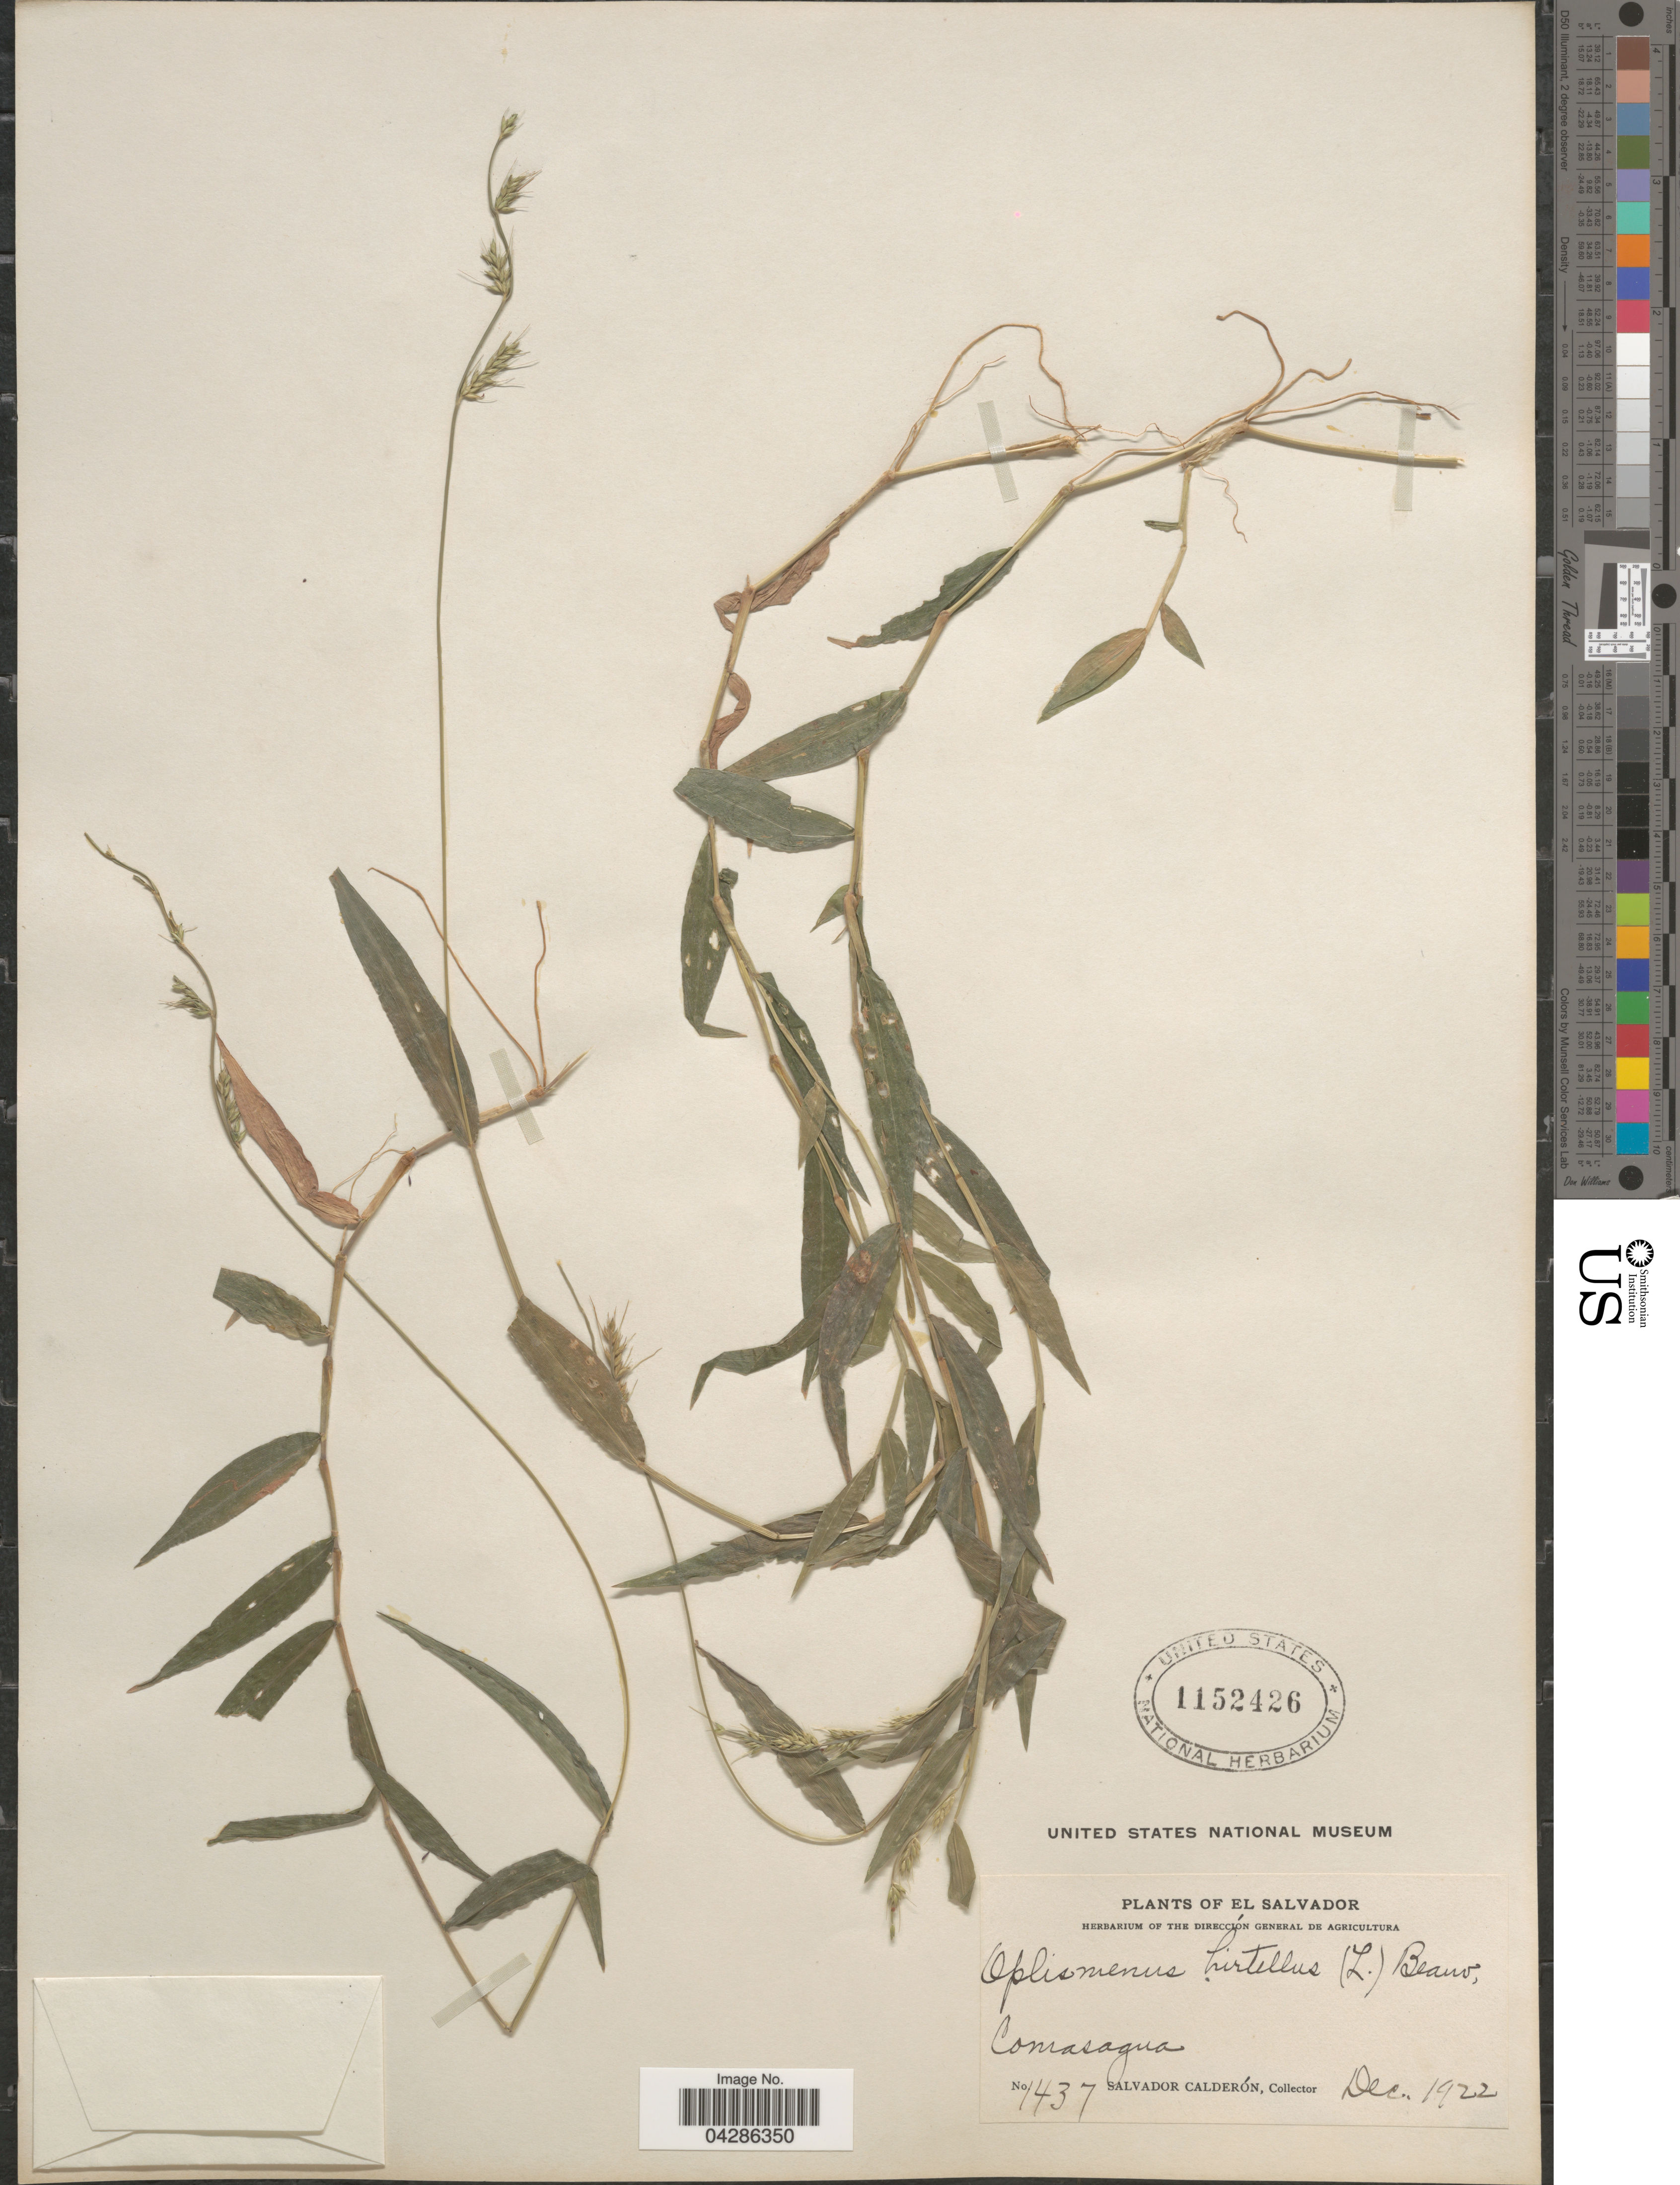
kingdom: Plantae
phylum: Tracheophyta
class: Liliopsida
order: Poales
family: Poaceae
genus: Oplismenus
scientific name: Oplismenus hirtellus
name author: (L.) P. Beauv.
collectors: S. Calderón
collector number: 1437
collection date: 1922-12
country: El Salvador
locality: Comasagua.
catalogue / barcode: US 1152426